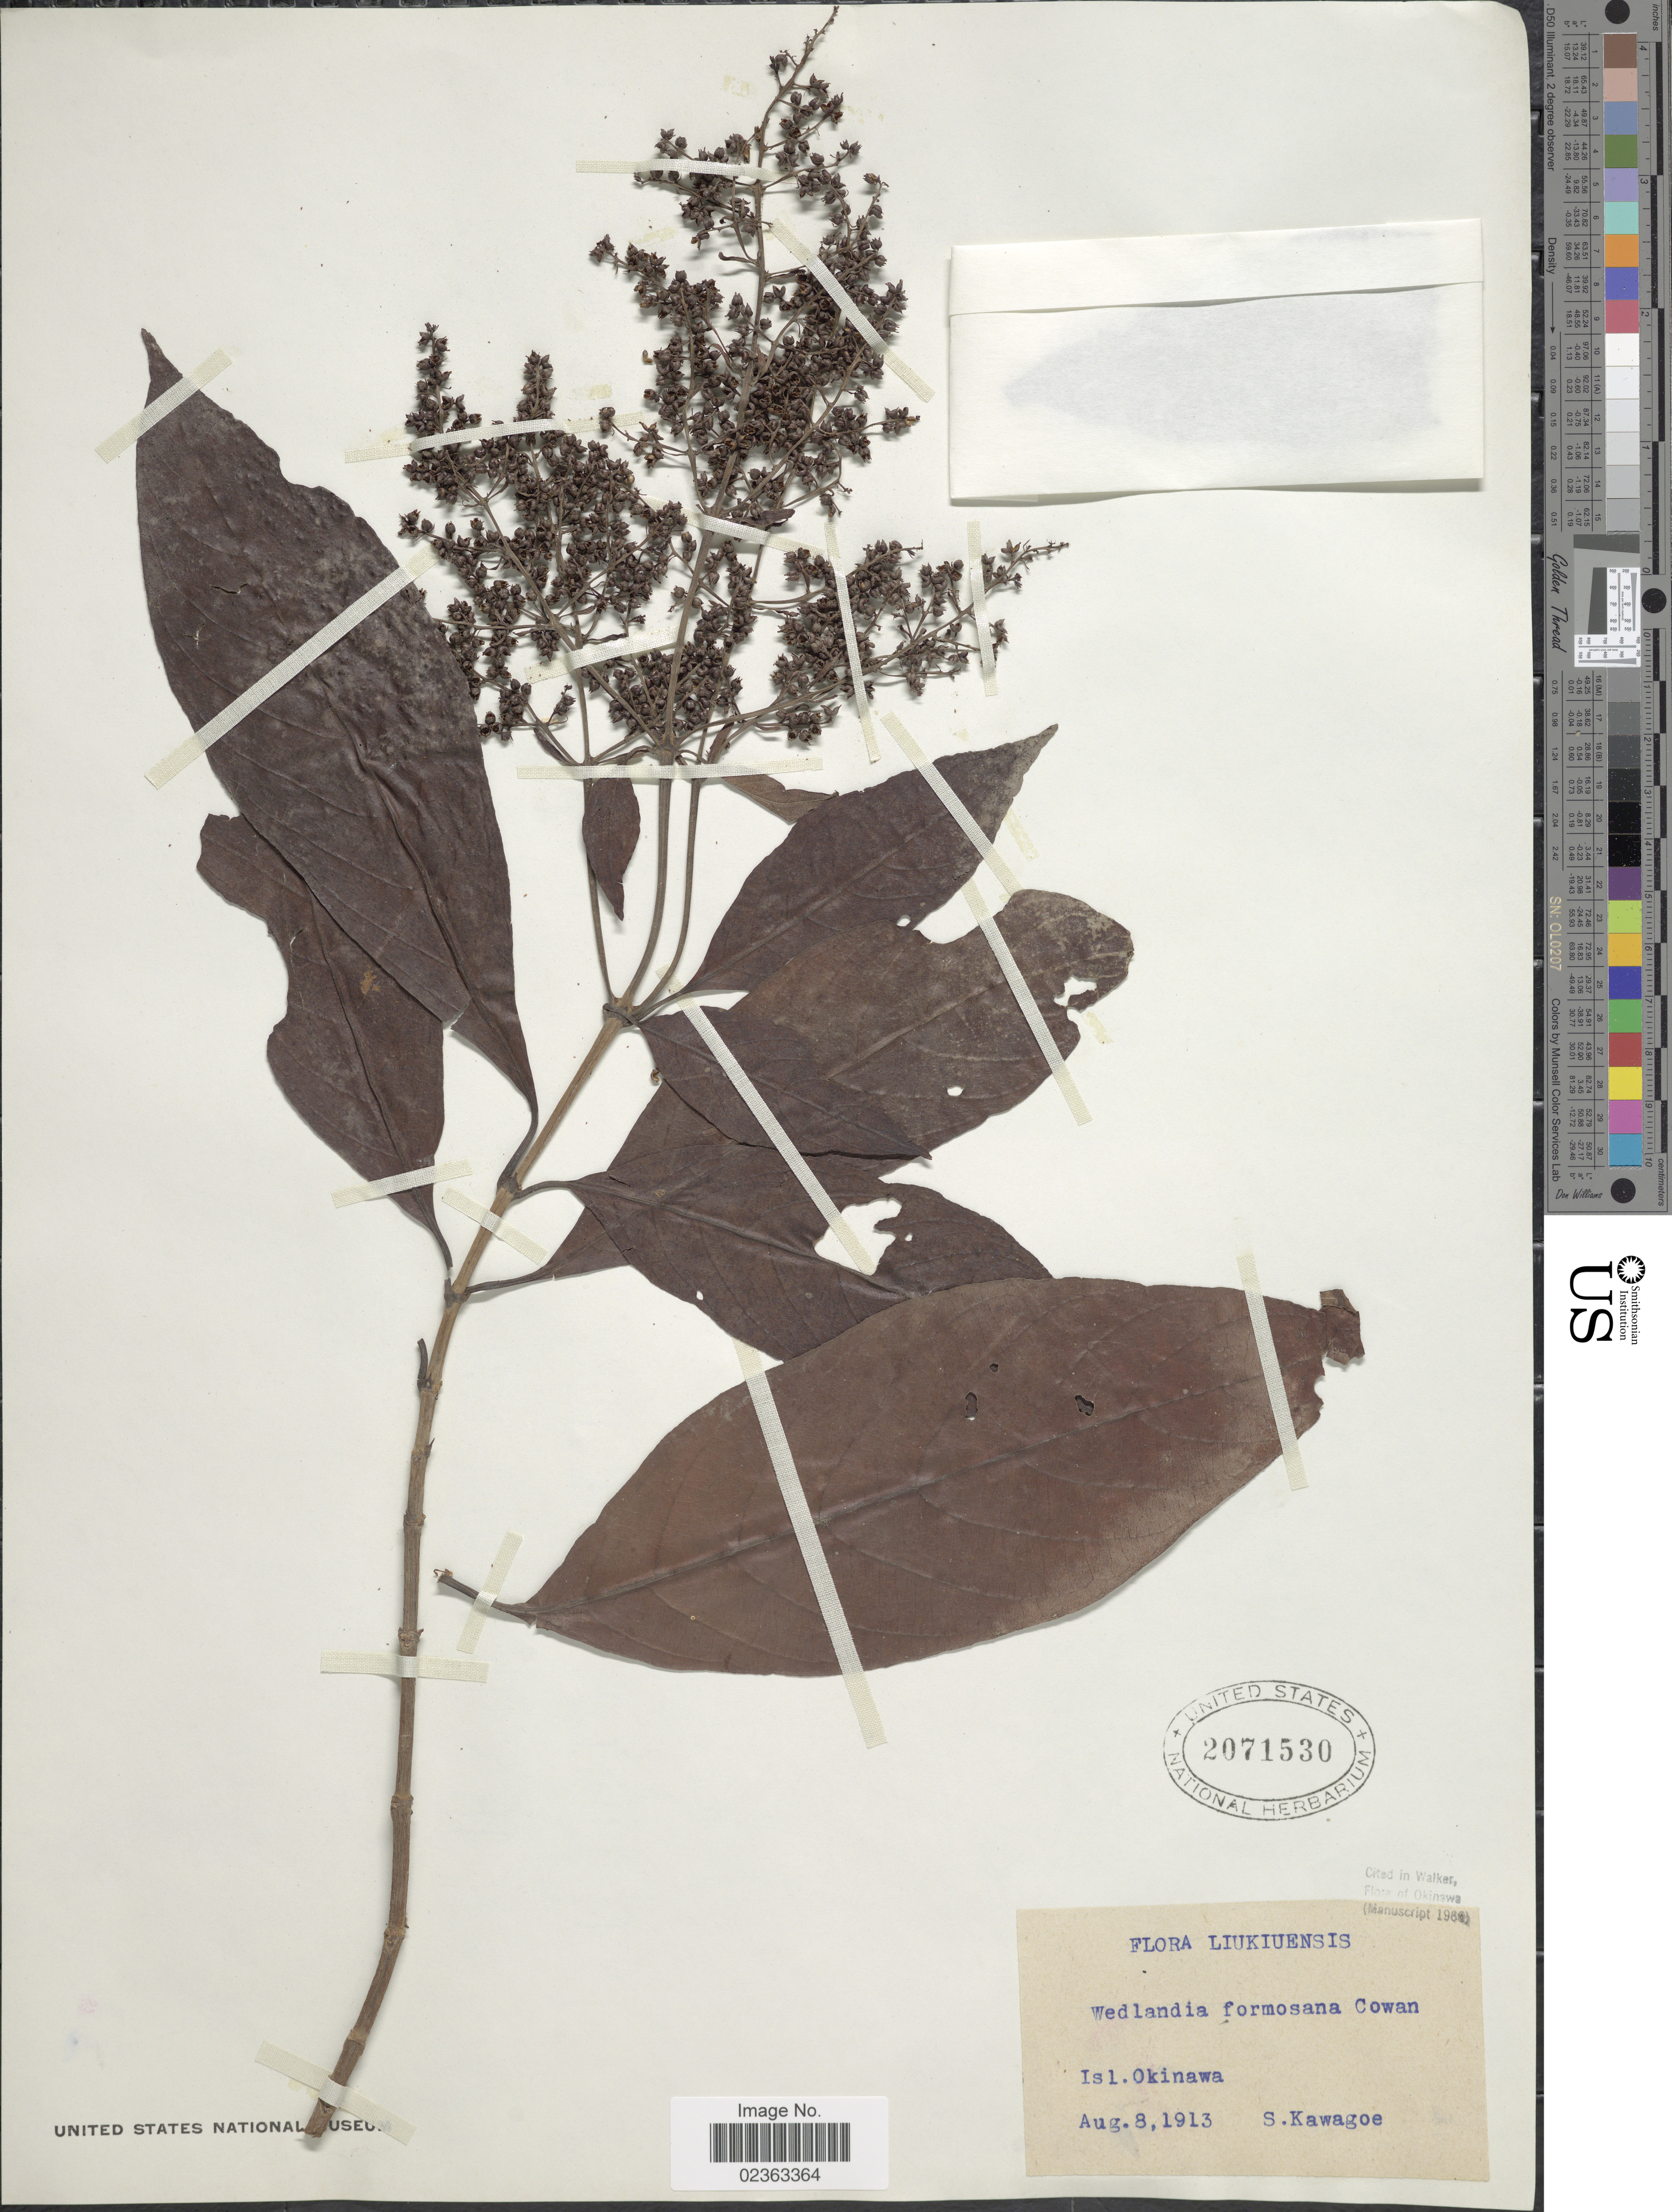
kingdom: Plantae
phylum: Tracheophyta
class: Magnoliopsida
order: Gentianales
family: Rubiaceae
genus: Wendlandia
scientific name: Wendlandia formosana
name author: Cowan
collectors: S. Kawagoe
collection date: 1913-08-08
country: Japan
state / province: Okinawa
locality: Liukiuensis, Isl. Okinawa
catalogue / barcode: US 2071530